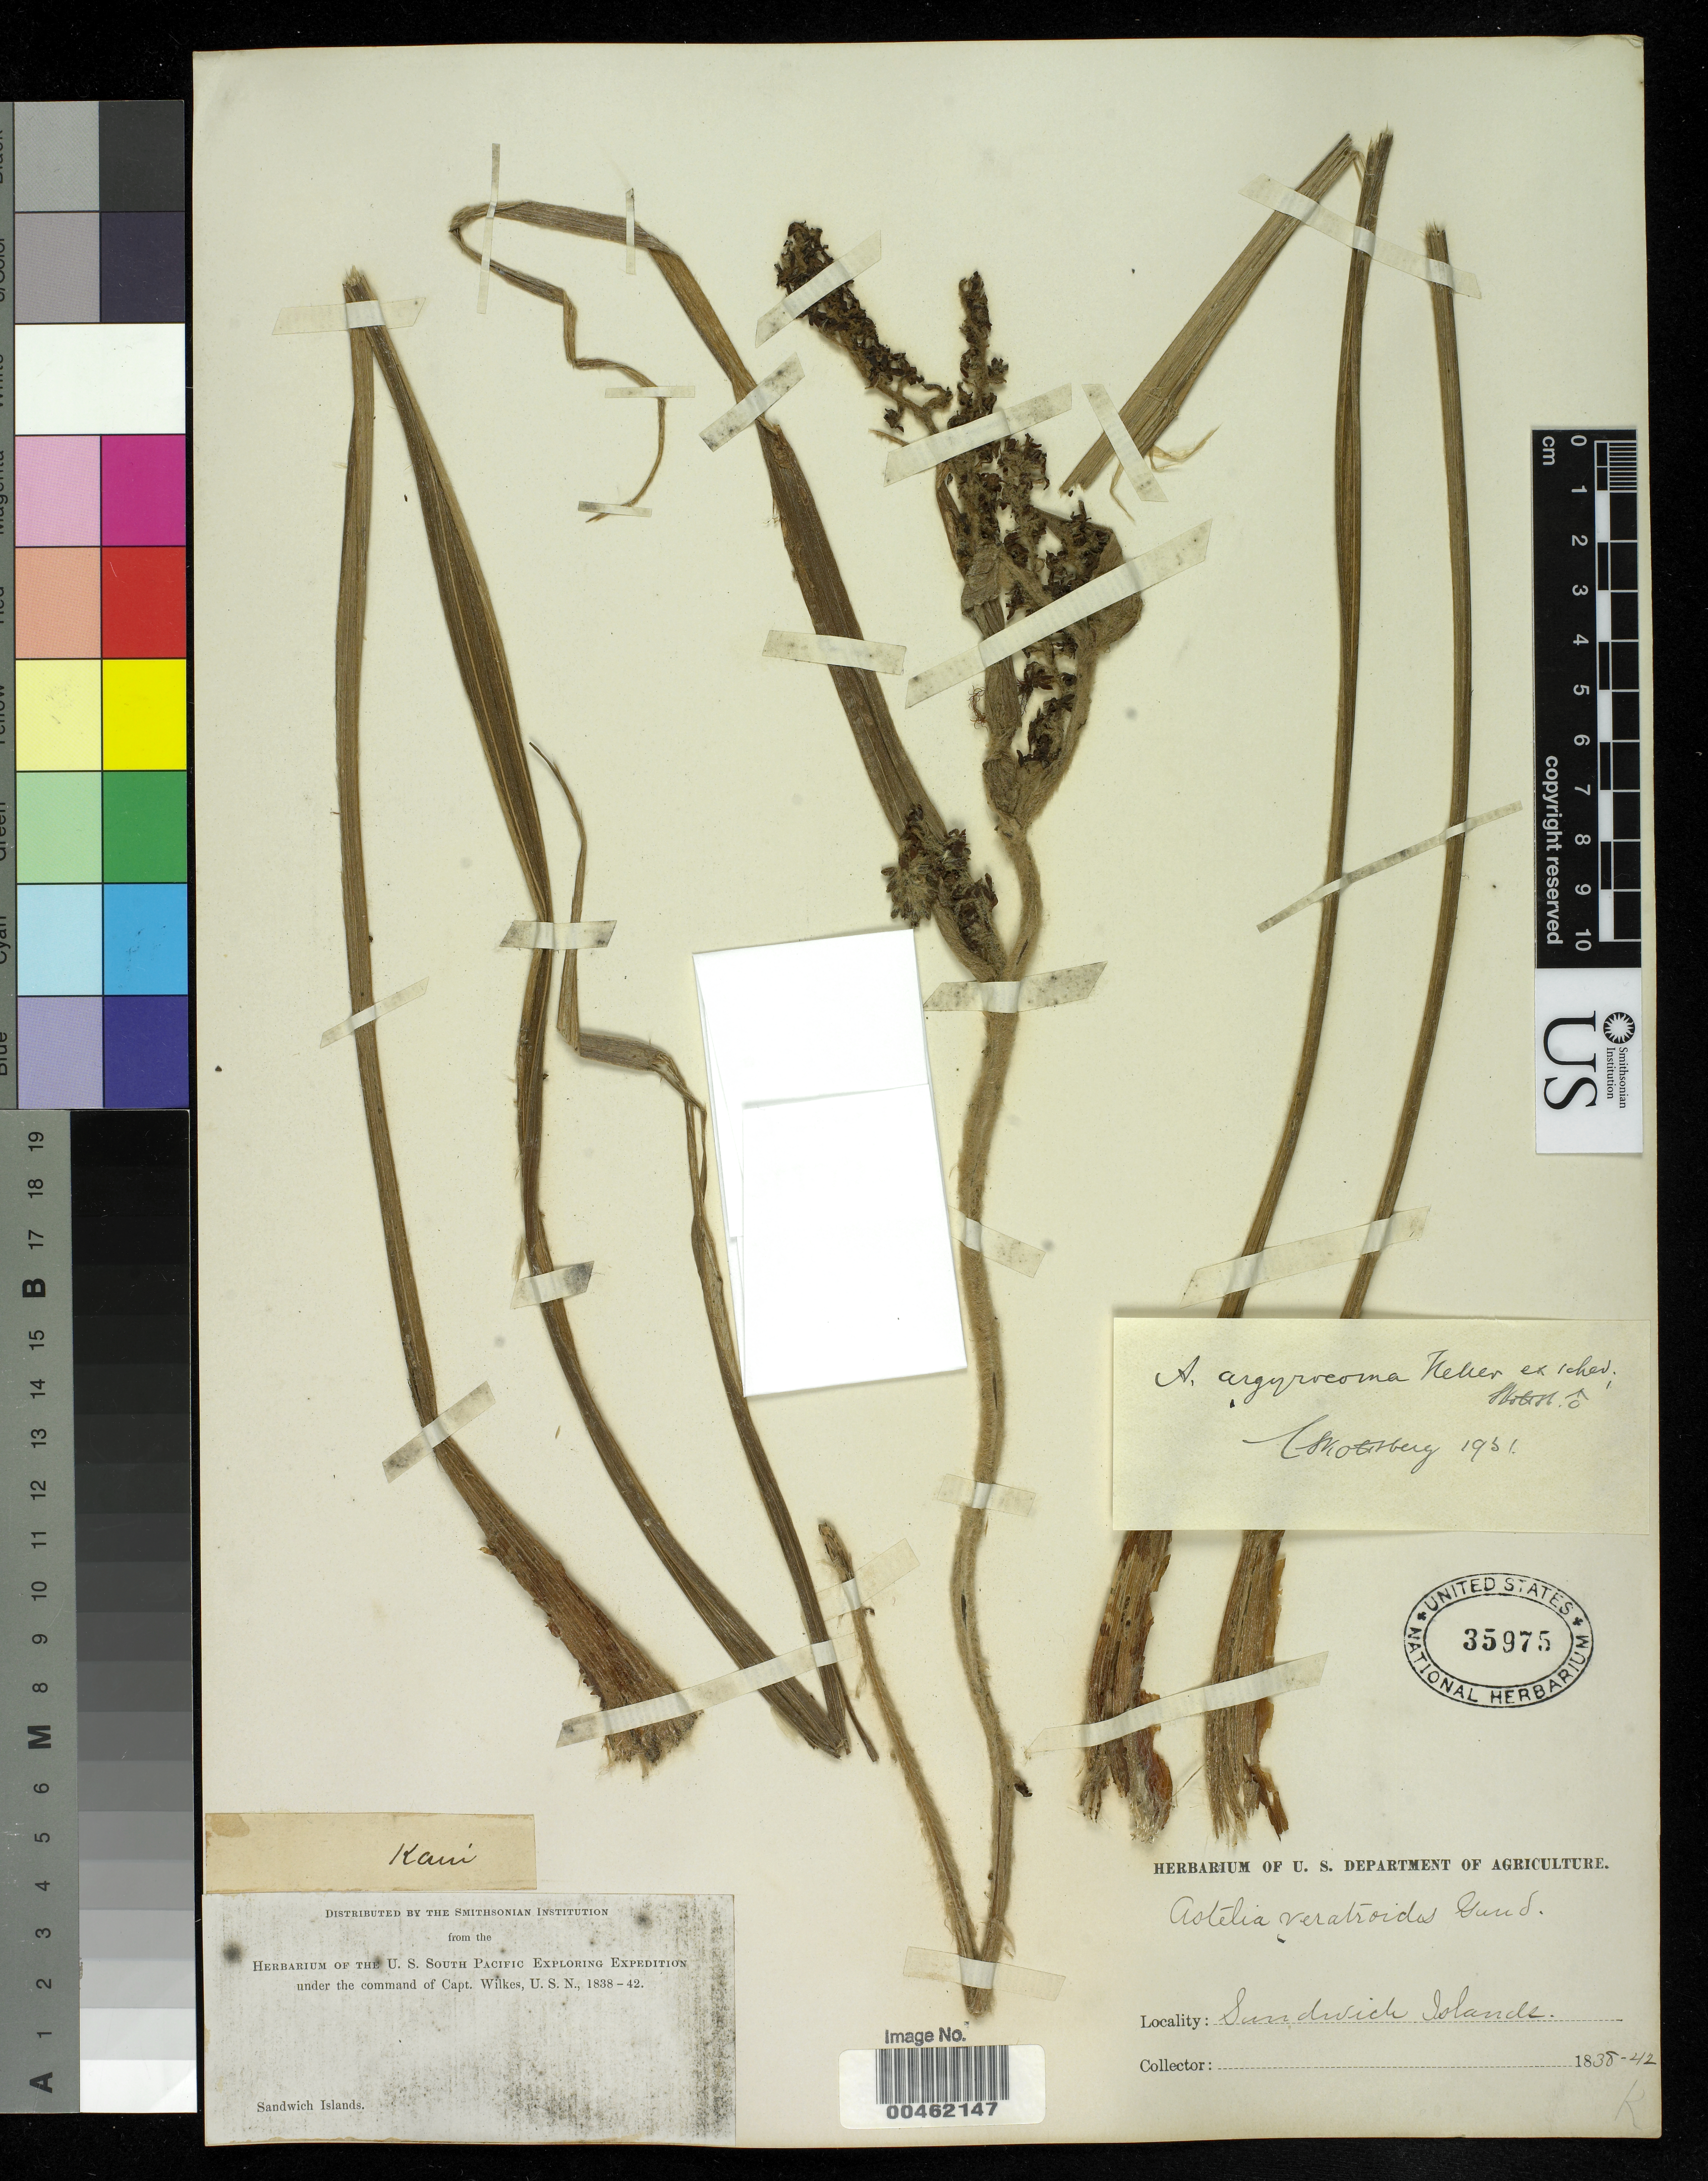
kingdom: Plantae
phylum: Tracheophyta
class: Liliopsida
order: Asparagales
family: Asteliaceae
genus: Astelia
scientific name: Astelia argyrocoma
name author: A. Heller ex Skottsb.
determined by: Skottsberg, C. J. F.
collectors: Wilkes Explor. Exped.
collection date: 1838/1842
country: United States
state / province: Hawaii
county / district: Kauai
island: Kaua'i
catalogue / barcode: US 35975